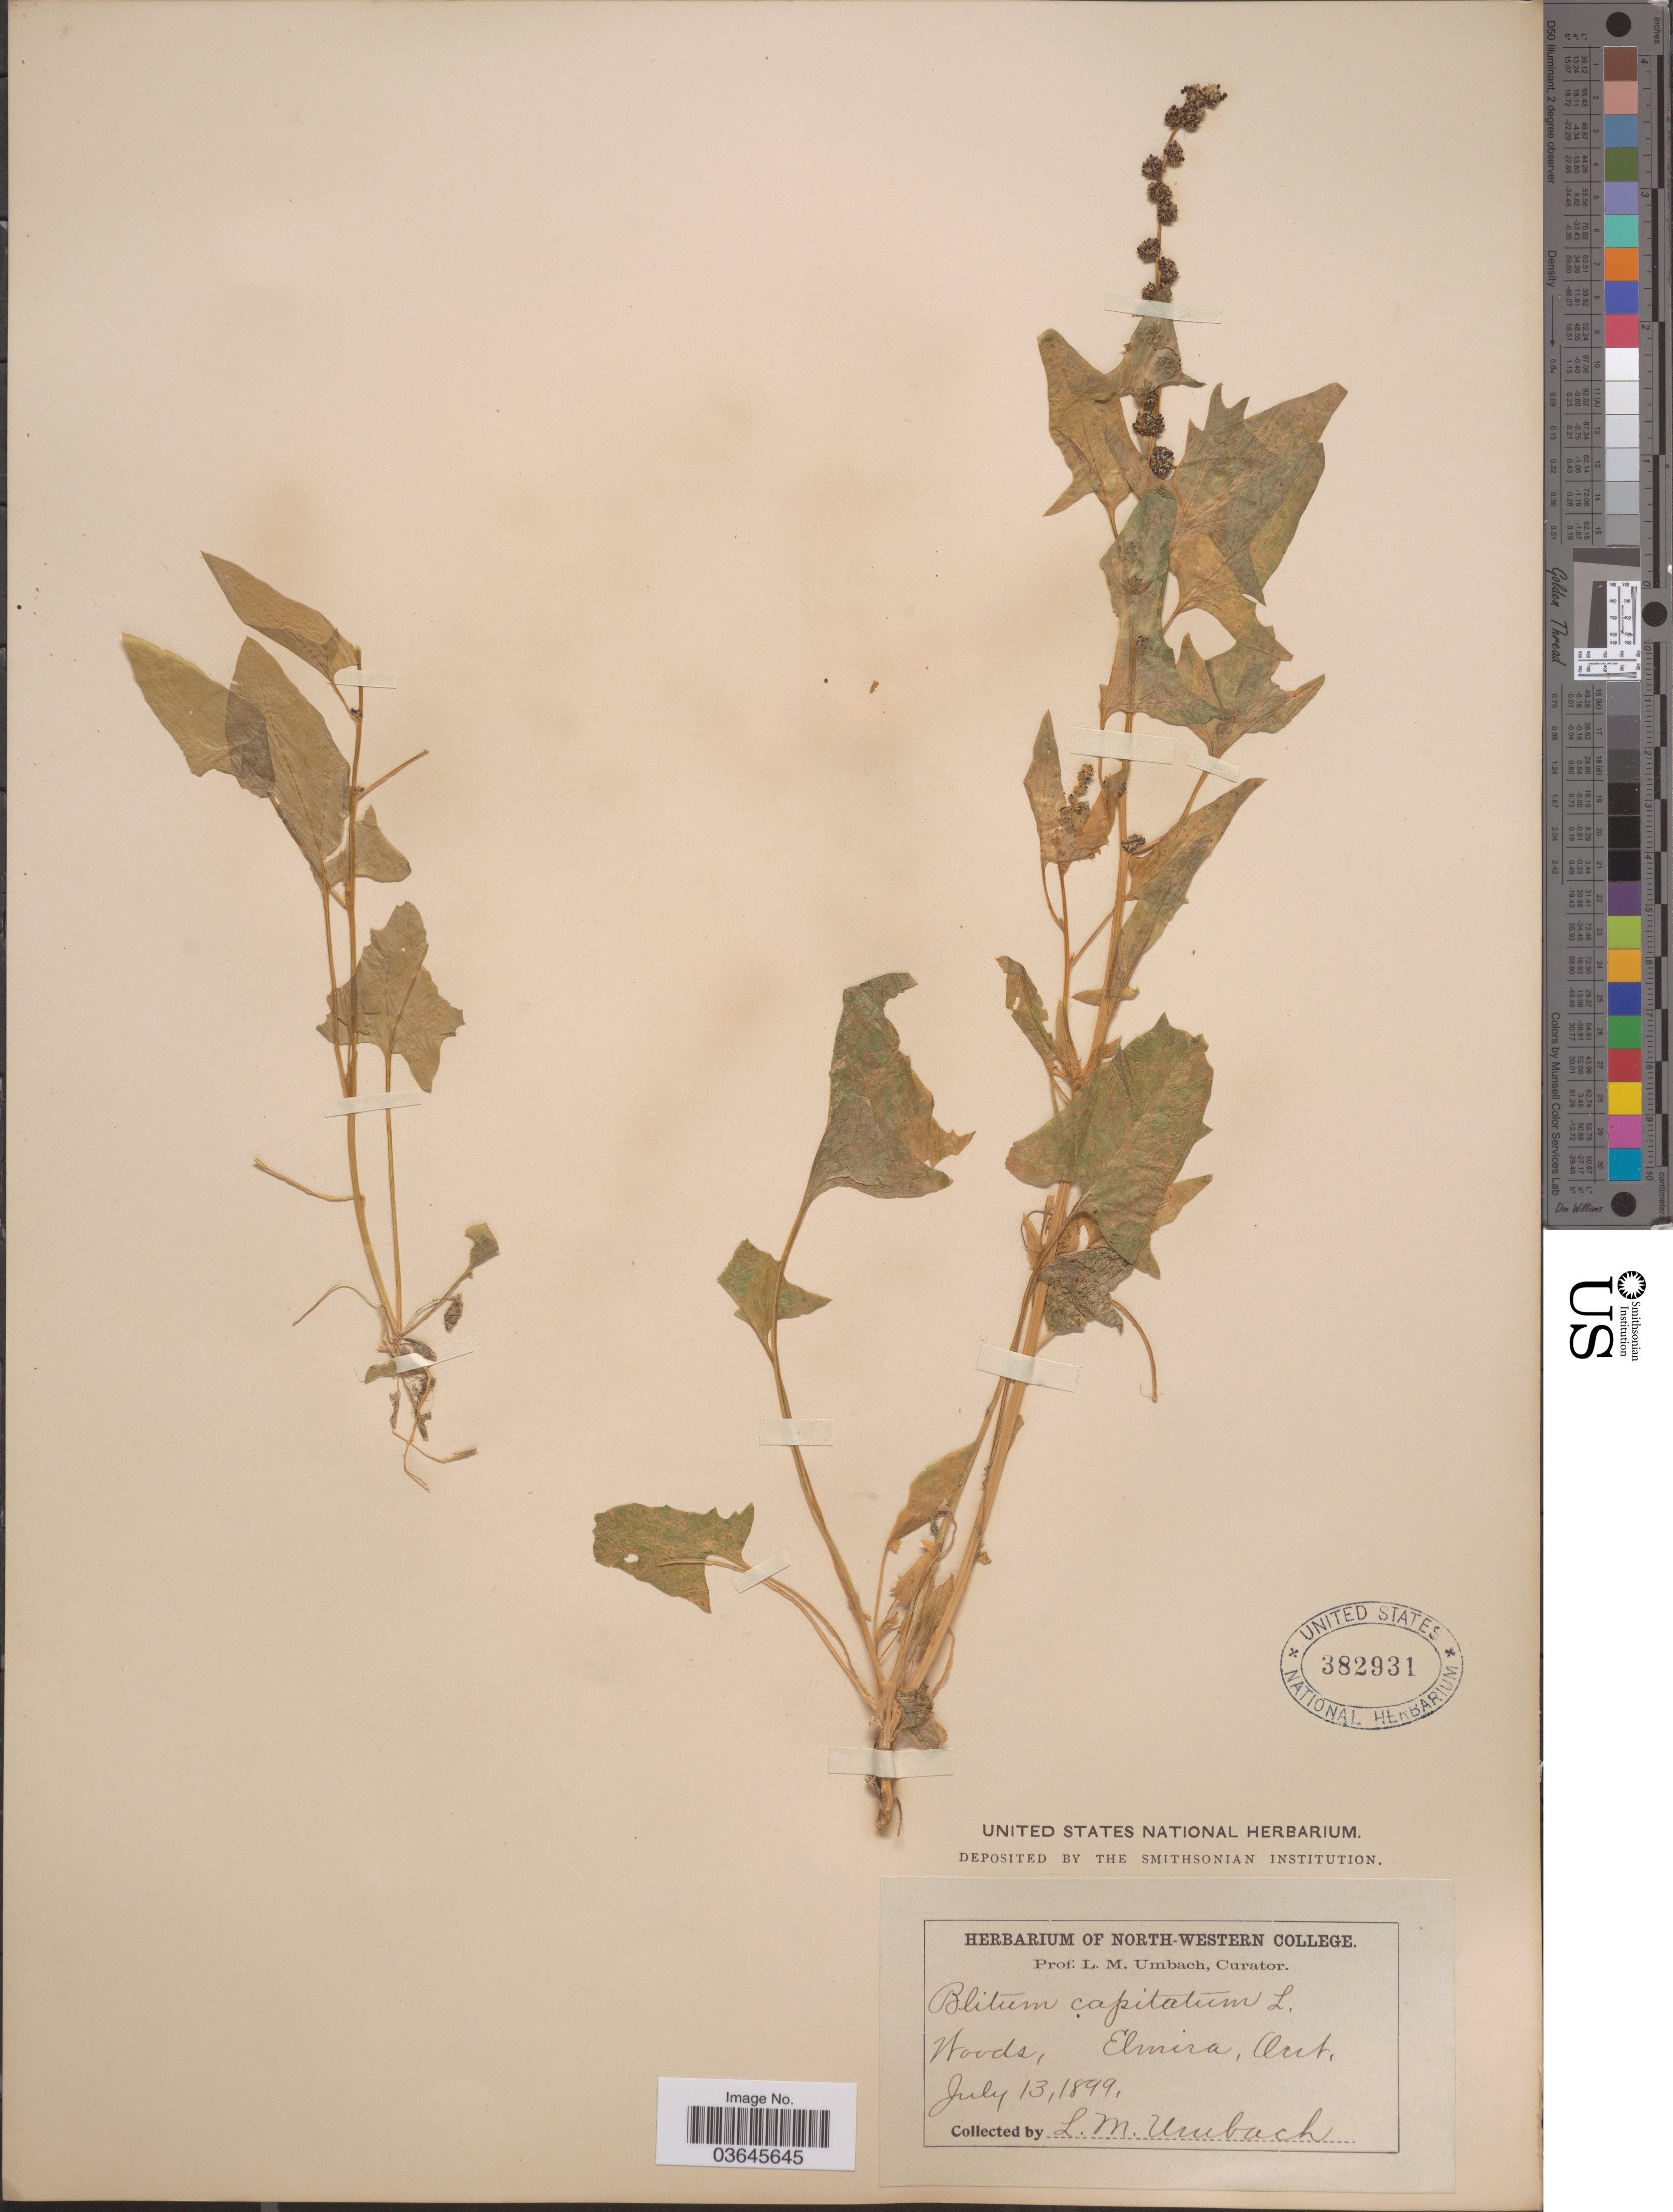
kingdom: Plantae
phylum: Tracheophyta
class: Magnoliopsida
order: Caryophyllales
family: Amaranthaceae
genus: Blitum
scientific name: Blitum capitatum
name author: L.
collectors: L. M. Umbach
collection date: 1899-07-13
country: Canada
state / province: Ontario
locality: Woods, Elmira.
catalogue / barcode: US 382931